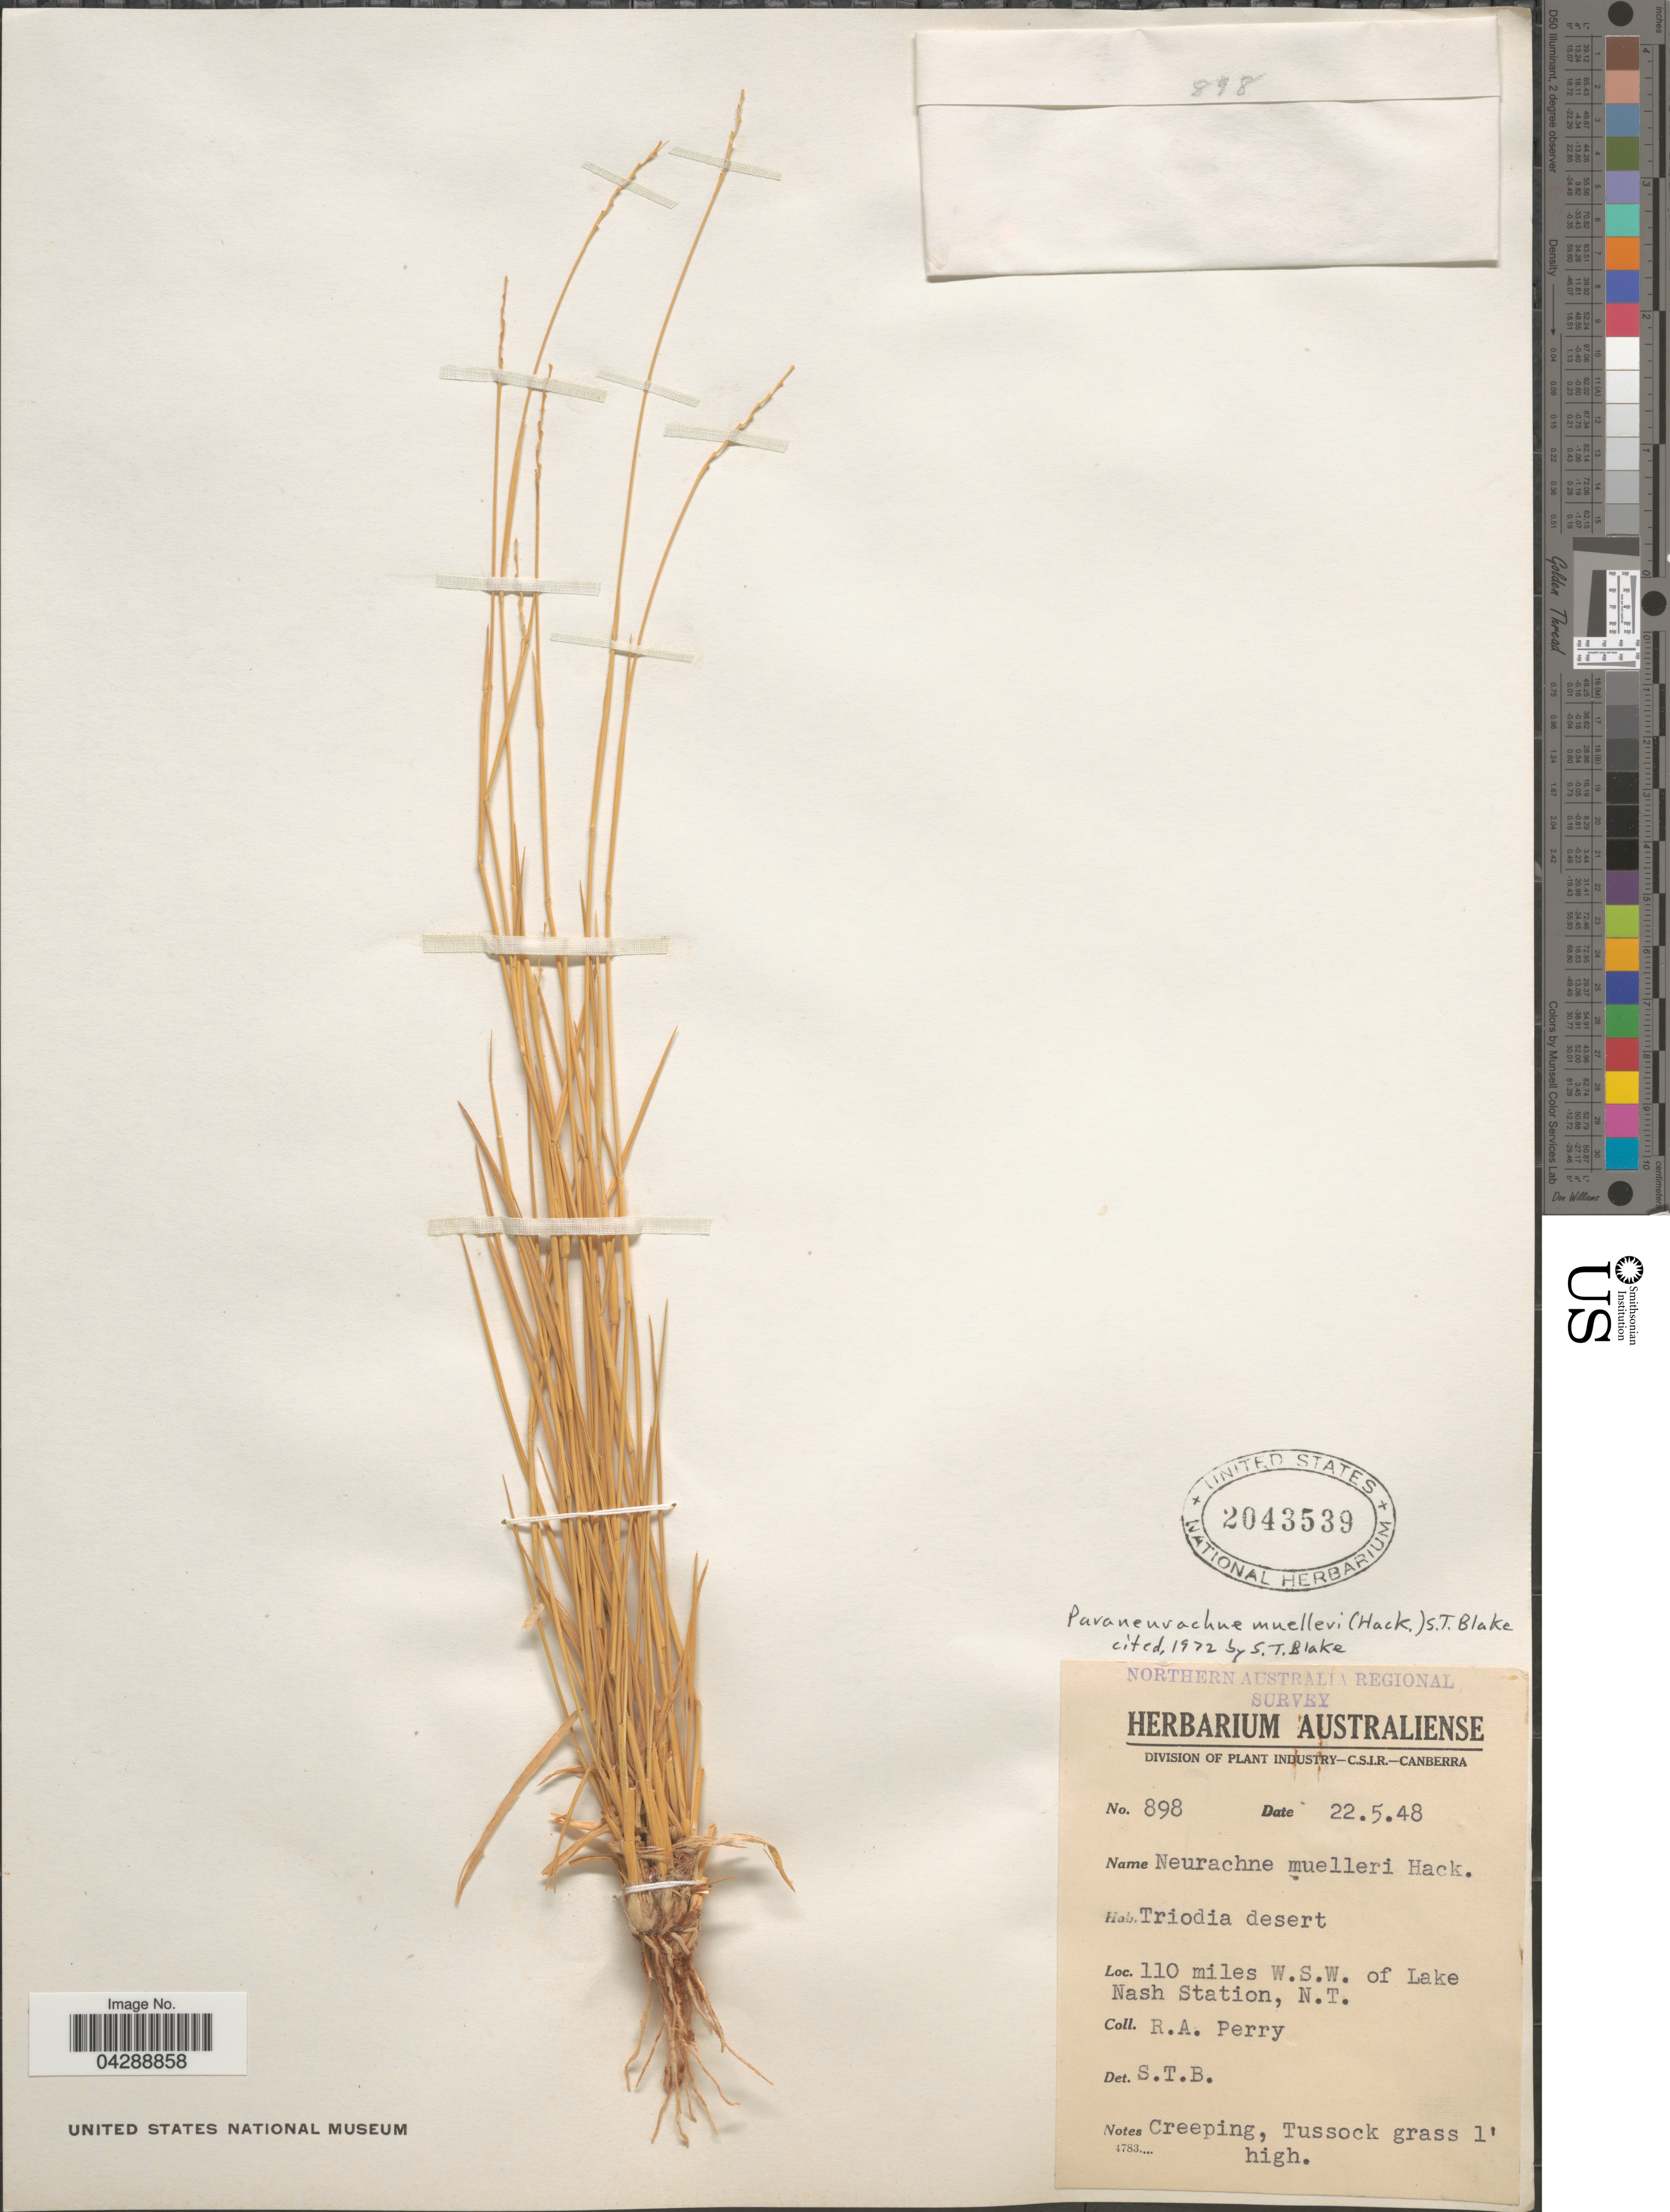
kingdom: Plantae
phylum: Tracheophyta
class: Liliopsida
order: Poales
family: Poaceae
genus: Paraneurachne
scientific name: Paraneurachne muelleri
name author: (Hack.) S.T. Blake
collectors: Perry, R. A.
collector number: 898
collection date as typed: Transcribed d/m/y: 22/5/48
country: Australia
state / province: Northern Territory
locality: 110 miles W.S.W. of Lake Nash Station.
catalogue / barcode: US 2043539